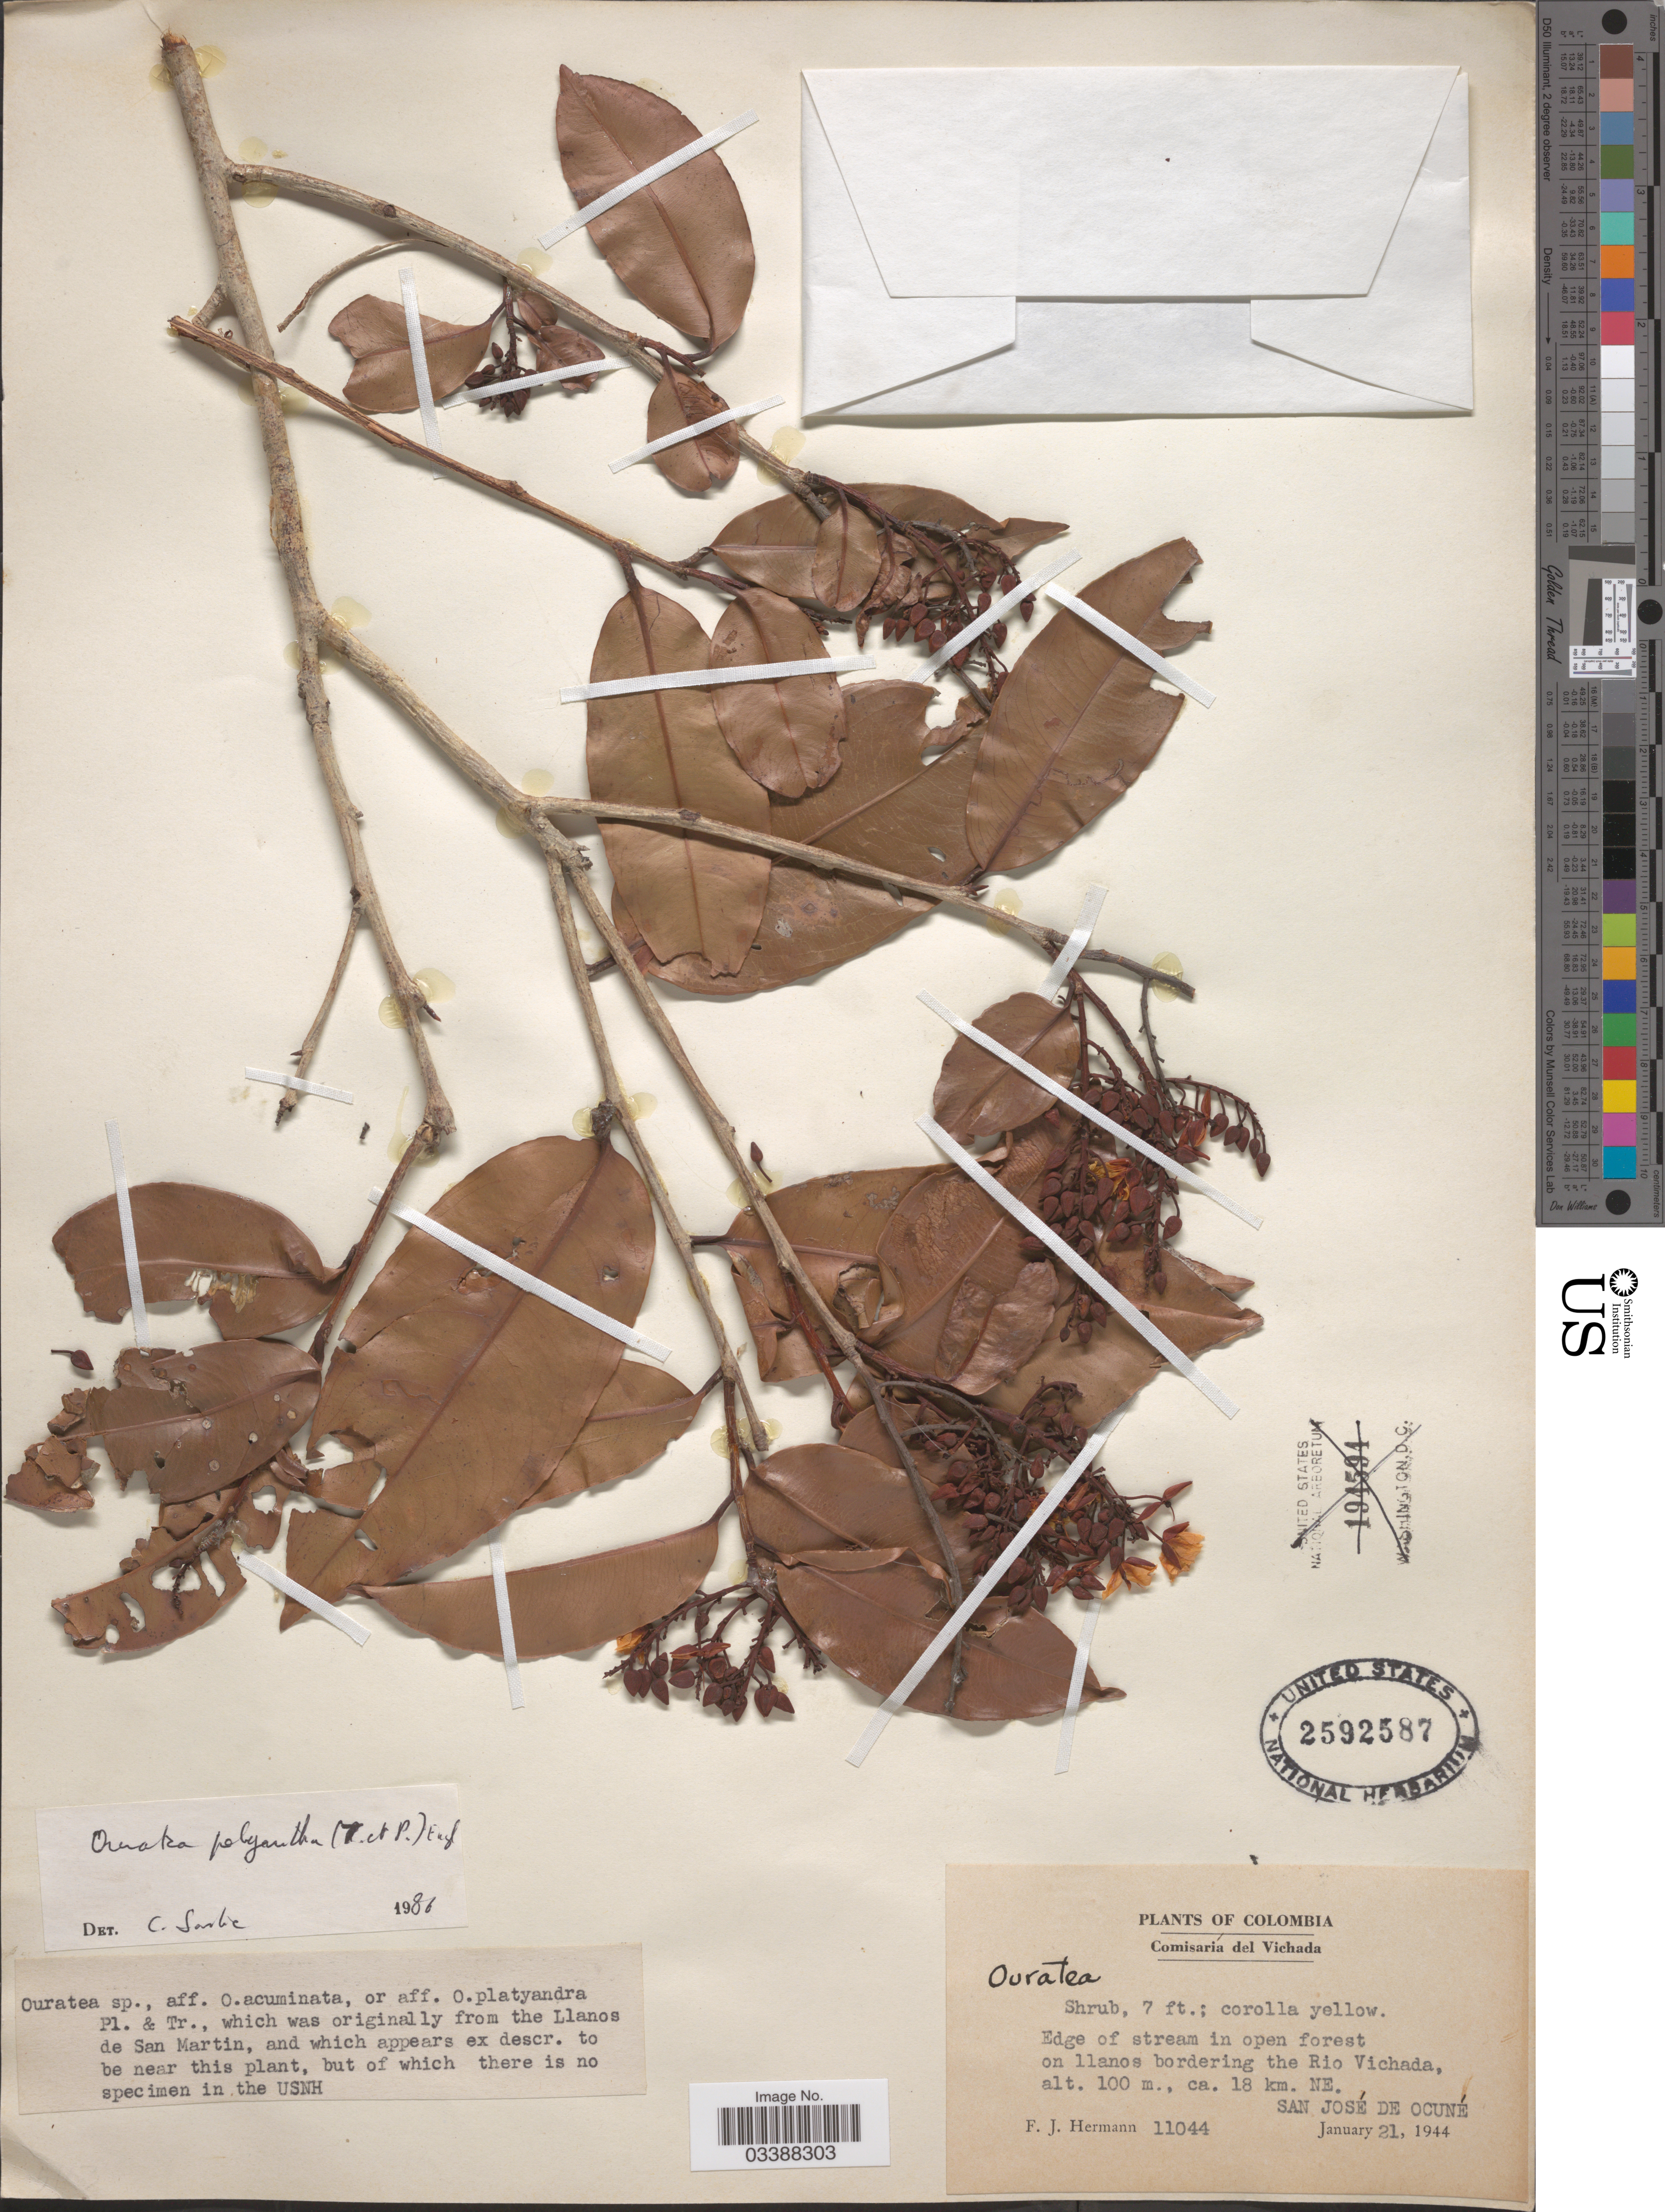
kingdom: Plantae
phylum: Tracheophyta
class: Magnoliopsida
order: Malpighiales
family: Ochnaceae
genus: Ouratea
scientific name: Ouratea polyantha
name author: (Triana & Planch.) Engl.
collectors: F. J. Hermann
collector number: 11044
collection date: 1944-01-21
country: Colombia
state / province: Vichada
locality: Comisaría del Vichada. Edge of stream in open forest on llanos bordering the Rio Vichada, ca. 18 km. NE. San José de Ocuné.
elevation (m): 100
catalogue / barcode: US 2592587